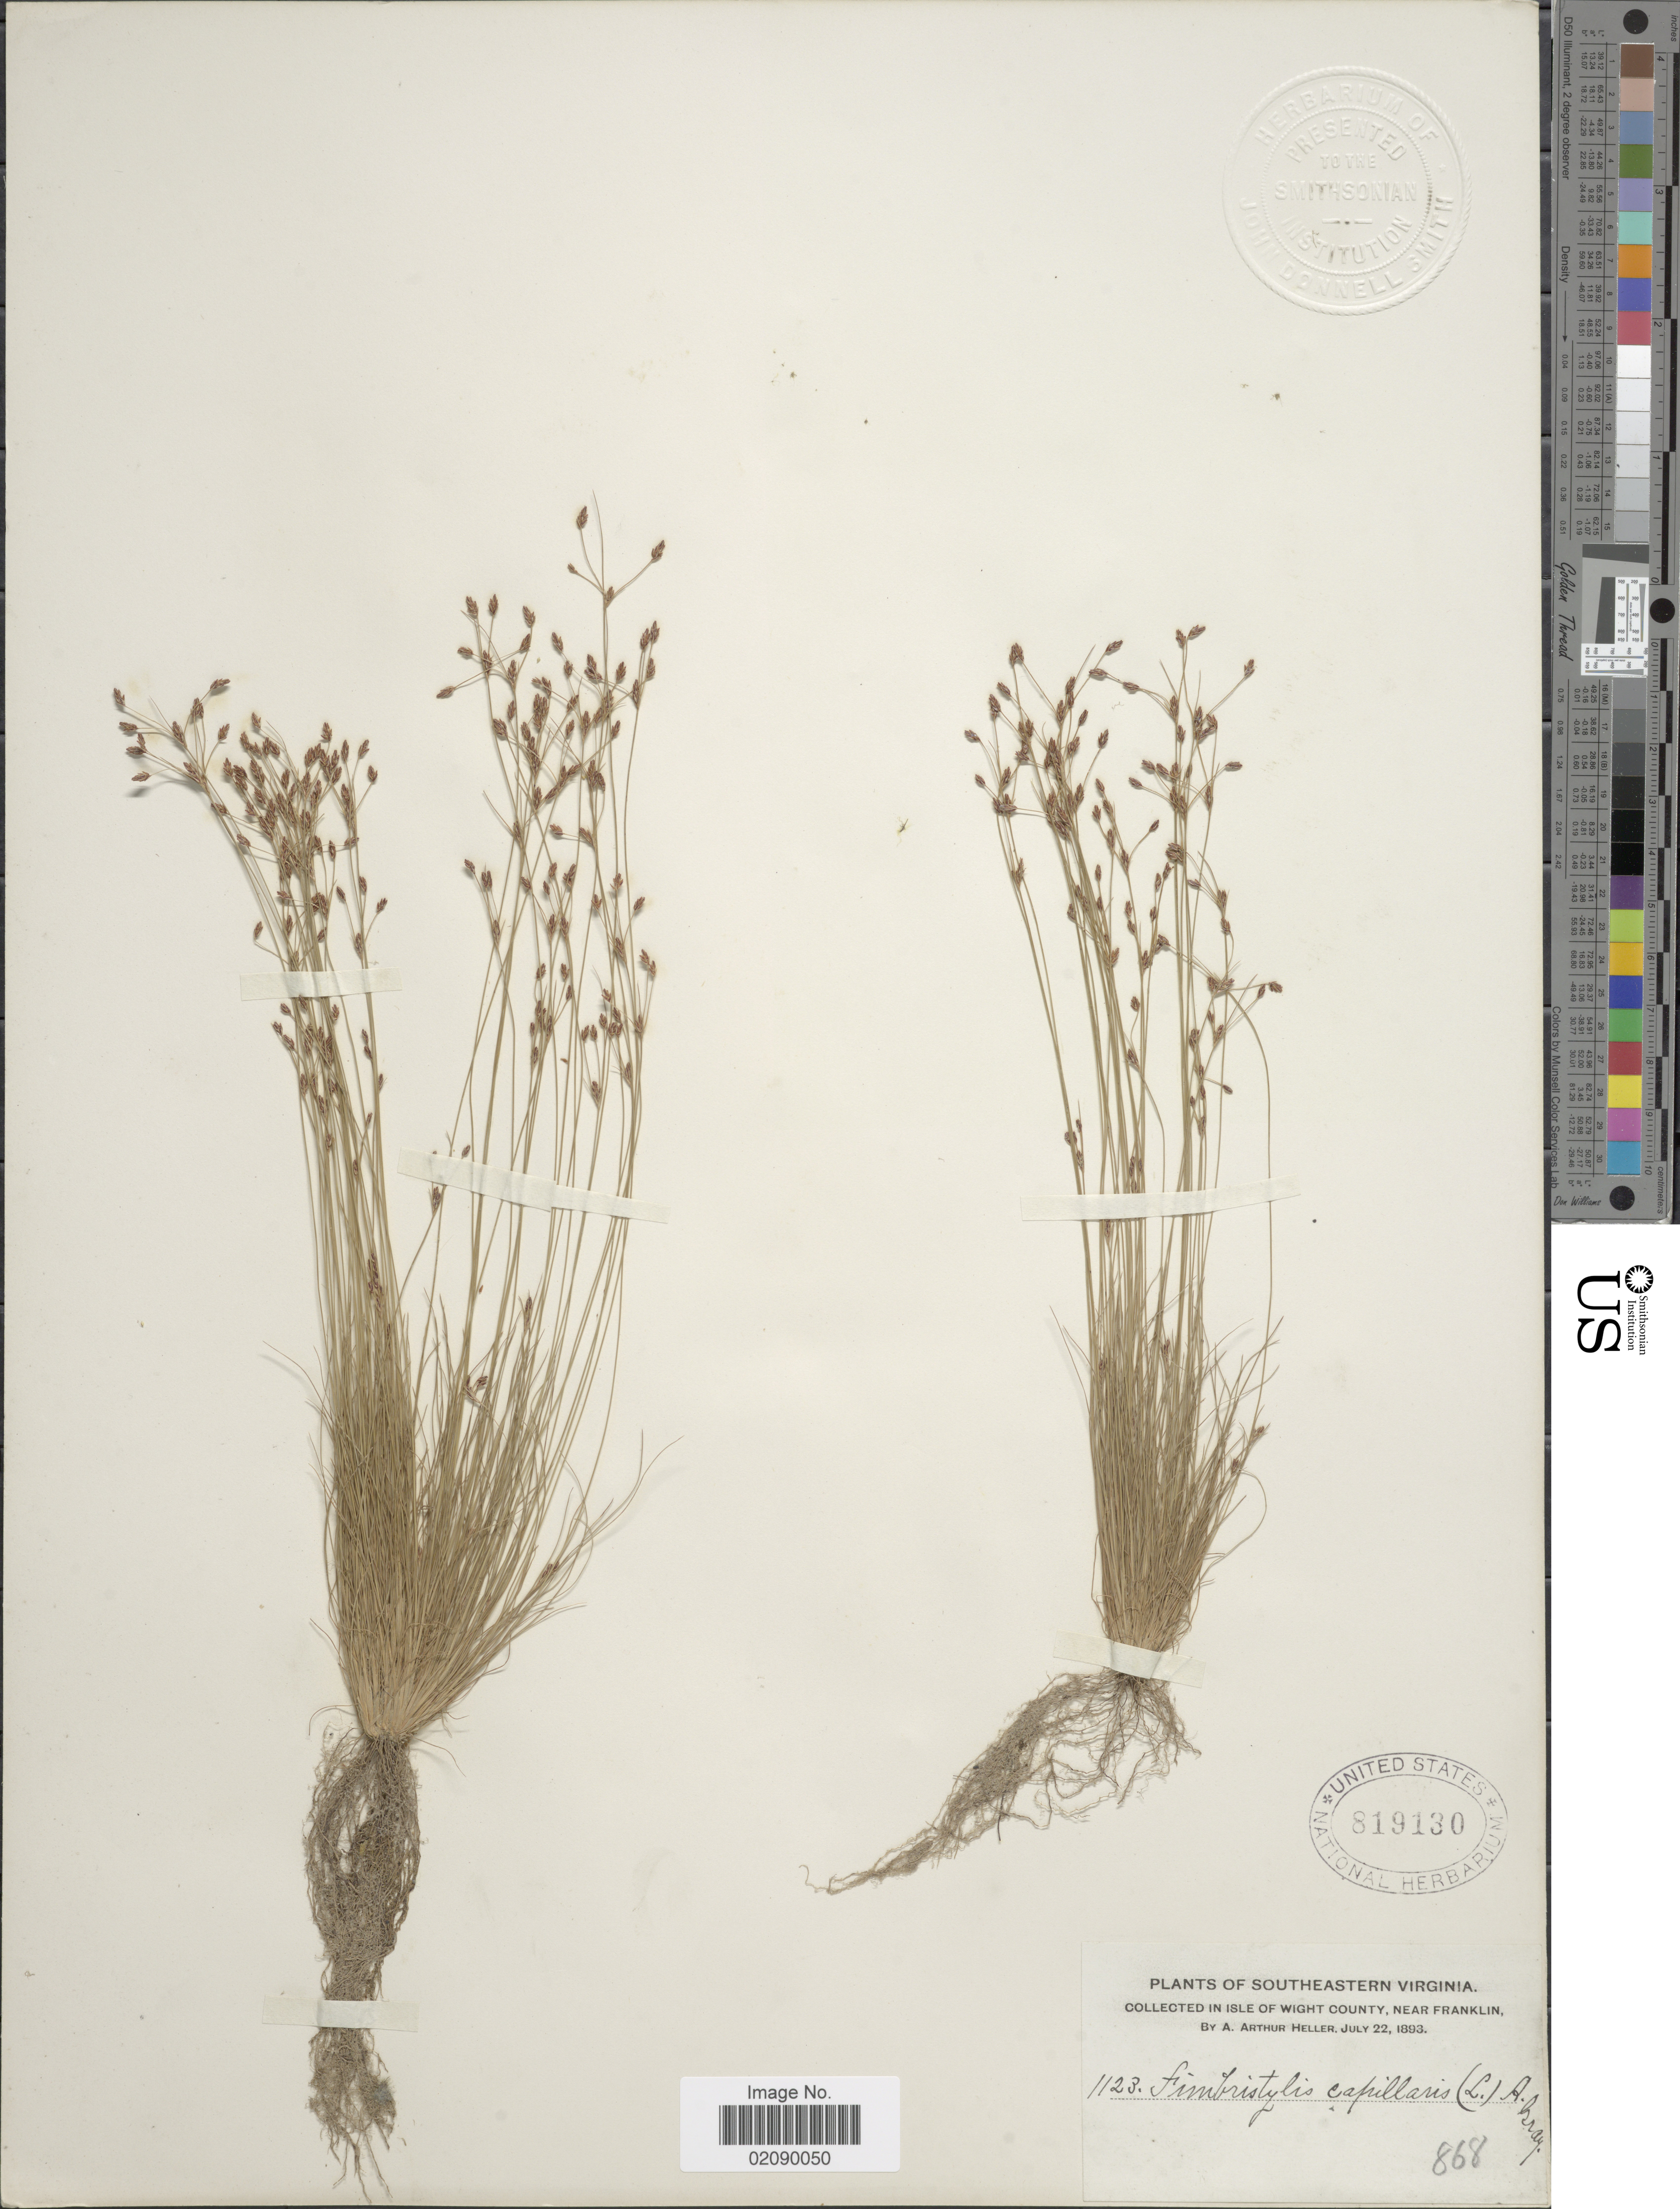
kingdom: Plantae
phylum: Tracheophyta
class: Liliopsida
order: Poales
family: Cyperaceae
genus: Bulbostylis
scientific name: Bulbostylis capillaris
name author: (L.) Kunth ex C.B. Clarke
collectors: A. A. Heller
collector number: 1123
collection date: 1893-07-22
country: United States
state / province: Virginia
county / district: Isle of Wight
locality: Southeastern Virginia, In Isle of Wight County, near Franklin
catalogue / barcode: US 819130